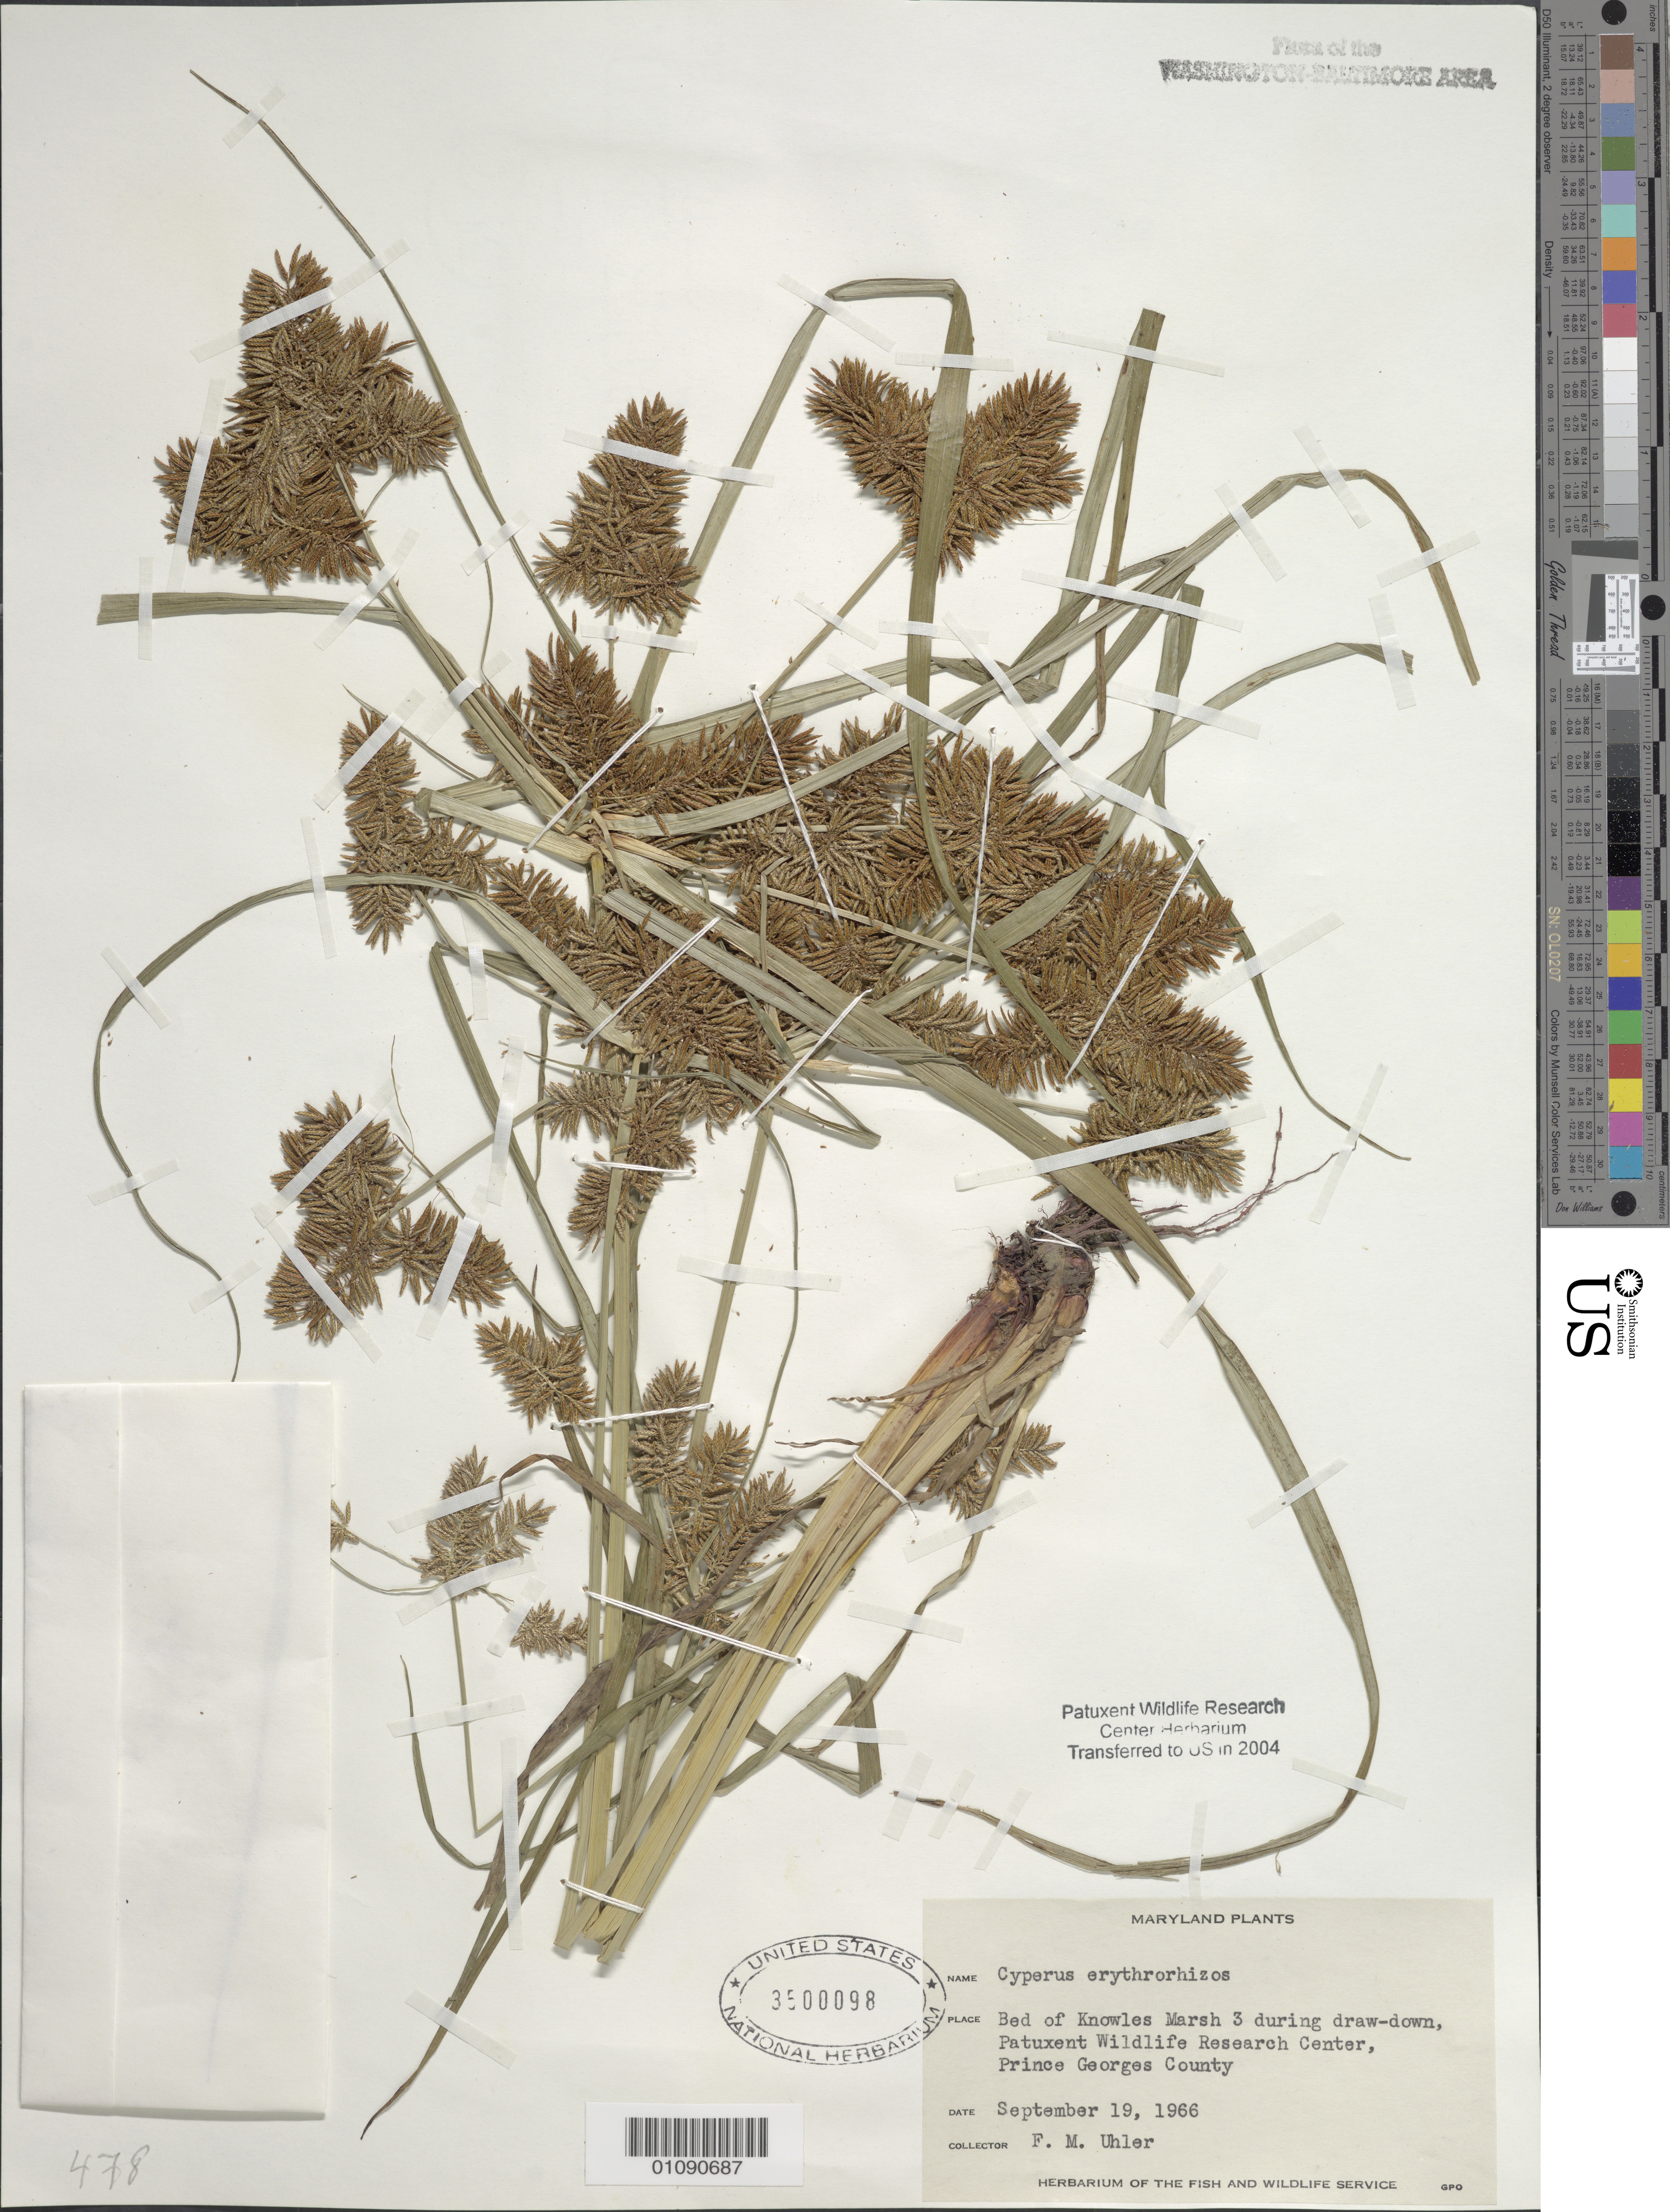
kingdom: Plantae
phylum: Tracheophyta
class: Liliopsida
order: Poales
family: Cyperaceae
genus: Cyperus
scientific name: Cyperus erythrorhizos Muhl.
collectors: F. M. Uhler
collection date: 1966-09-19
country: United States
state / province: Maryland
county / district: Prince George's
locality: Bed of Knowles Marsh 3 during draw-down, Patuxent Wildlife Refuge.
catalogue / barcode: US 3500098